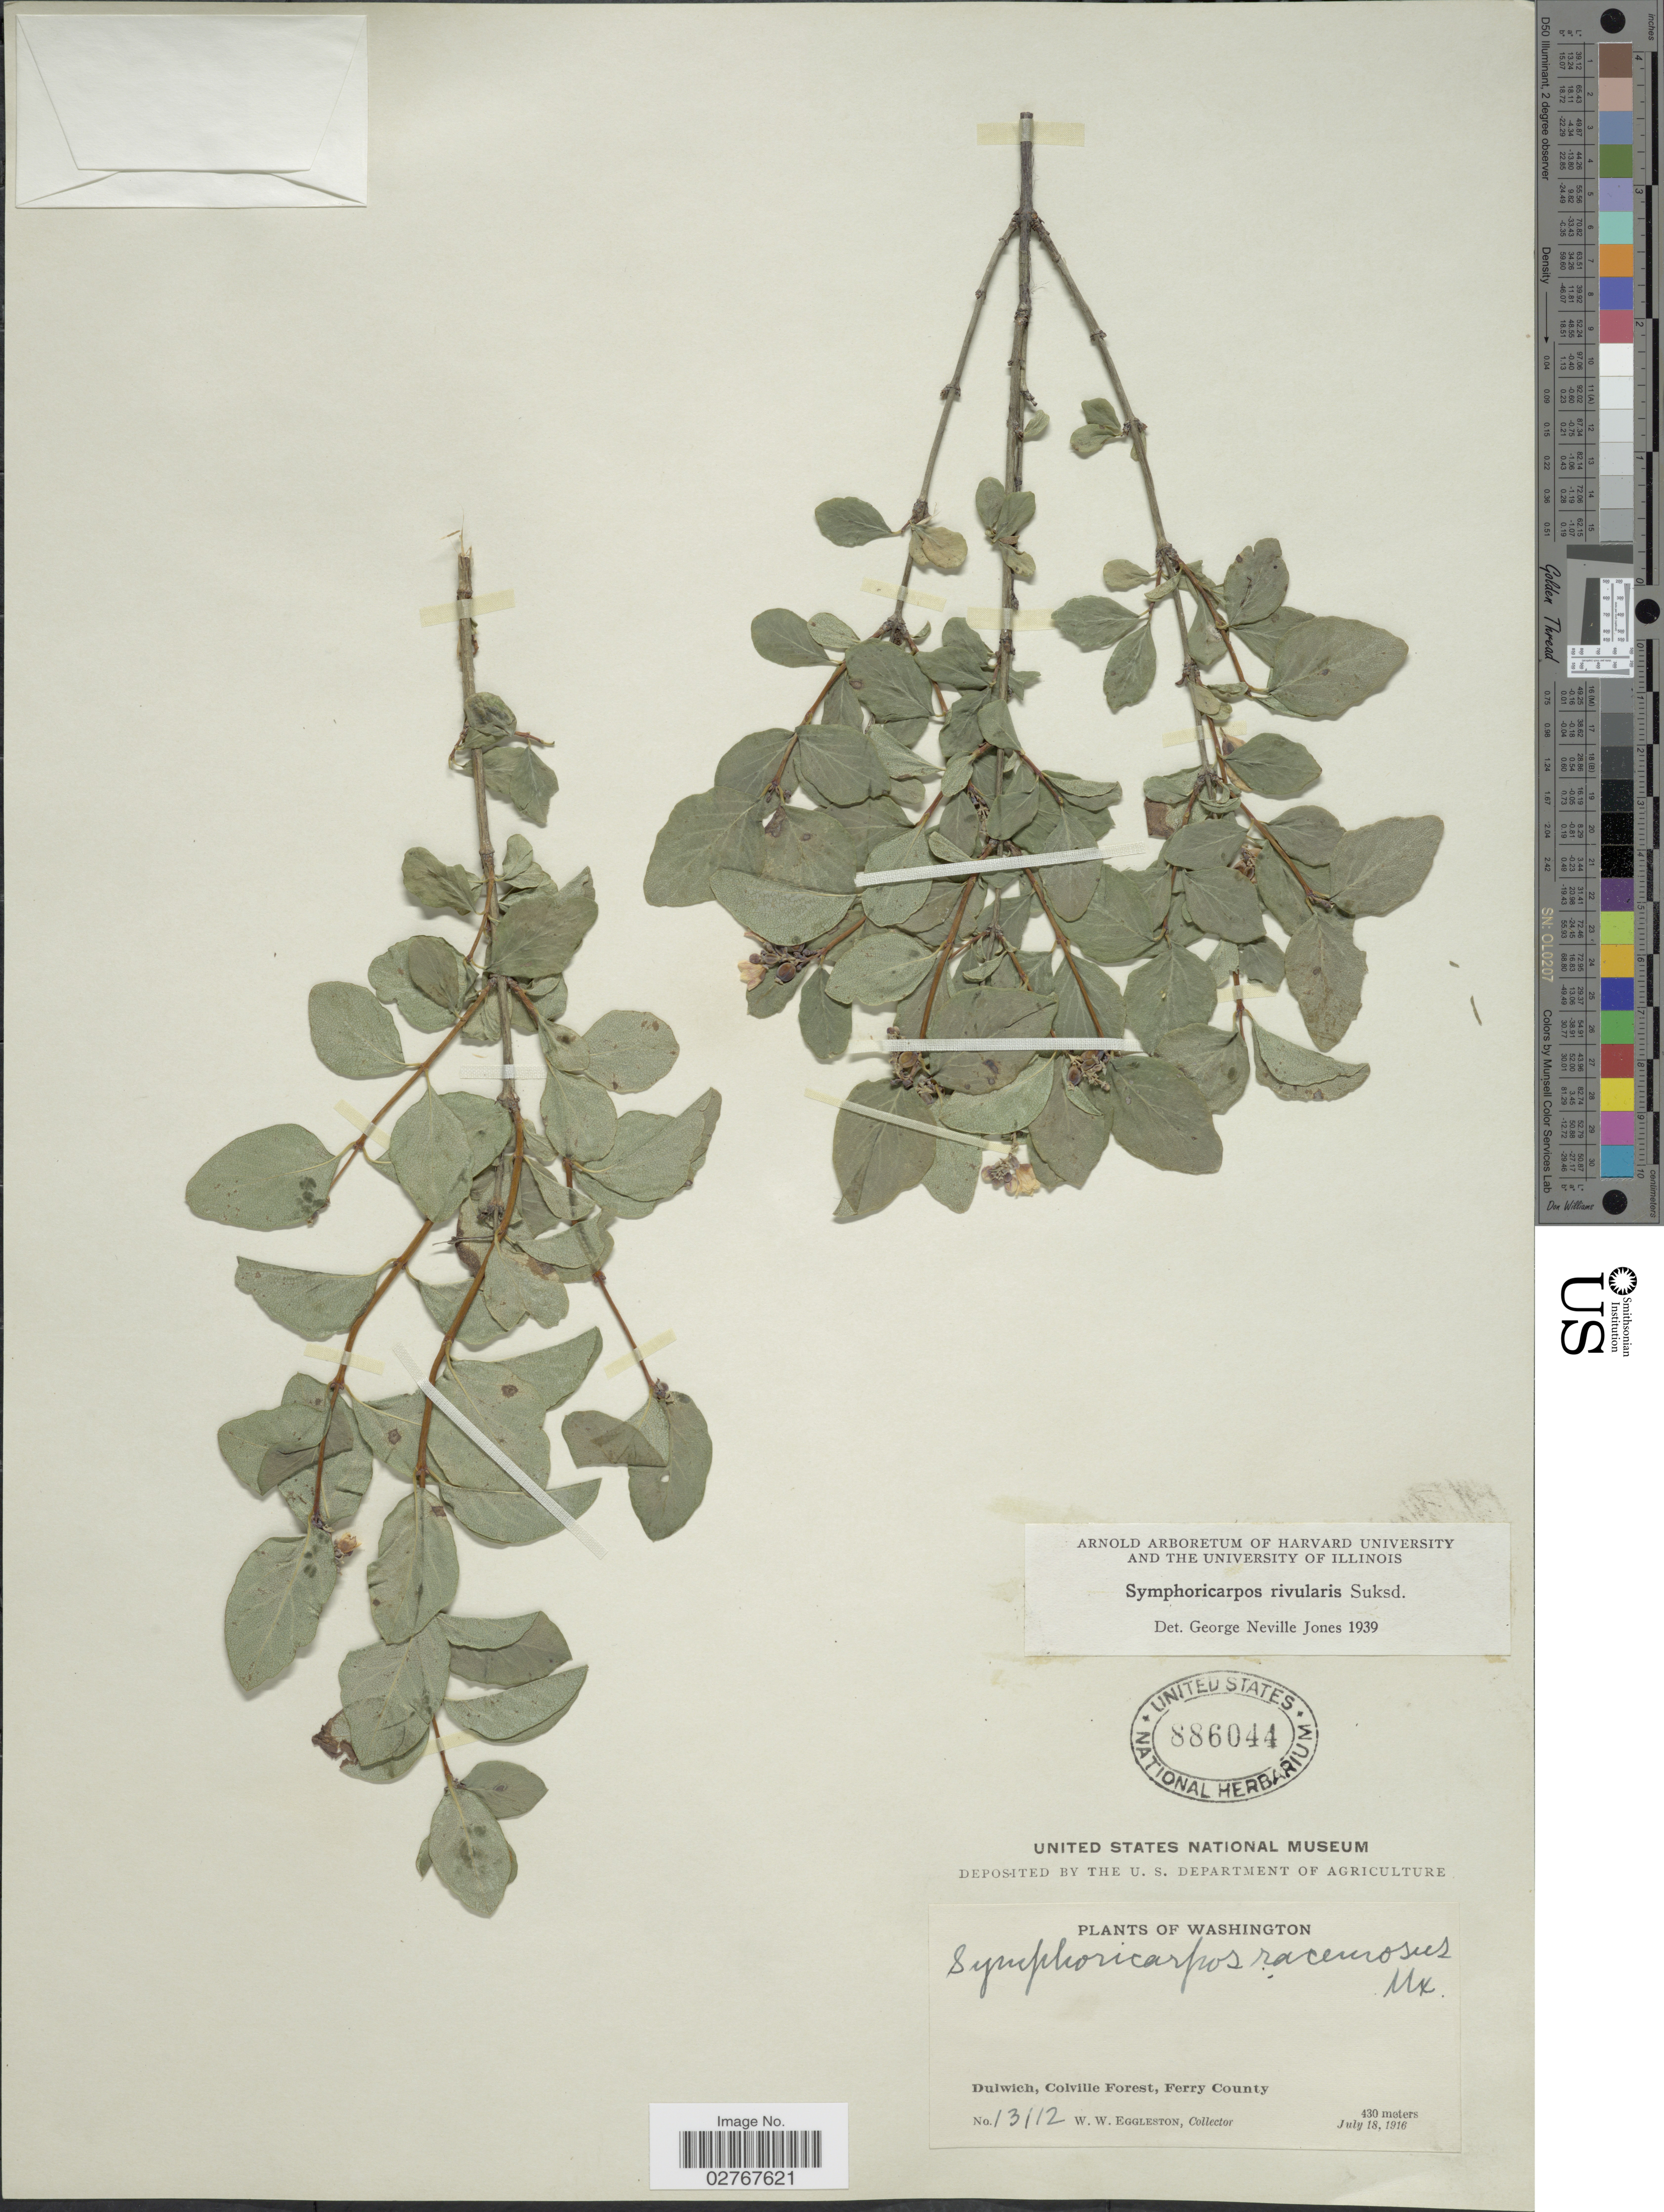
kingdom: Plantae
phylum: Tracheophyta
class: Magnoliopsida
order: Dipsacales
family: Caprifoliaceae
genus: Symphoricarpos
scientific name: Symphoricarpos rivularis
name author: Suksd.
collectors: W. W. Eggleston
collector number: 13112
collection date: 1916-07-18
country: United States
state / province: Washington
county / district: Ferry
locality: Dulwich, Colville Forest, Ferry County.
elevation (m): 430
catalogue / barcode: US 886044